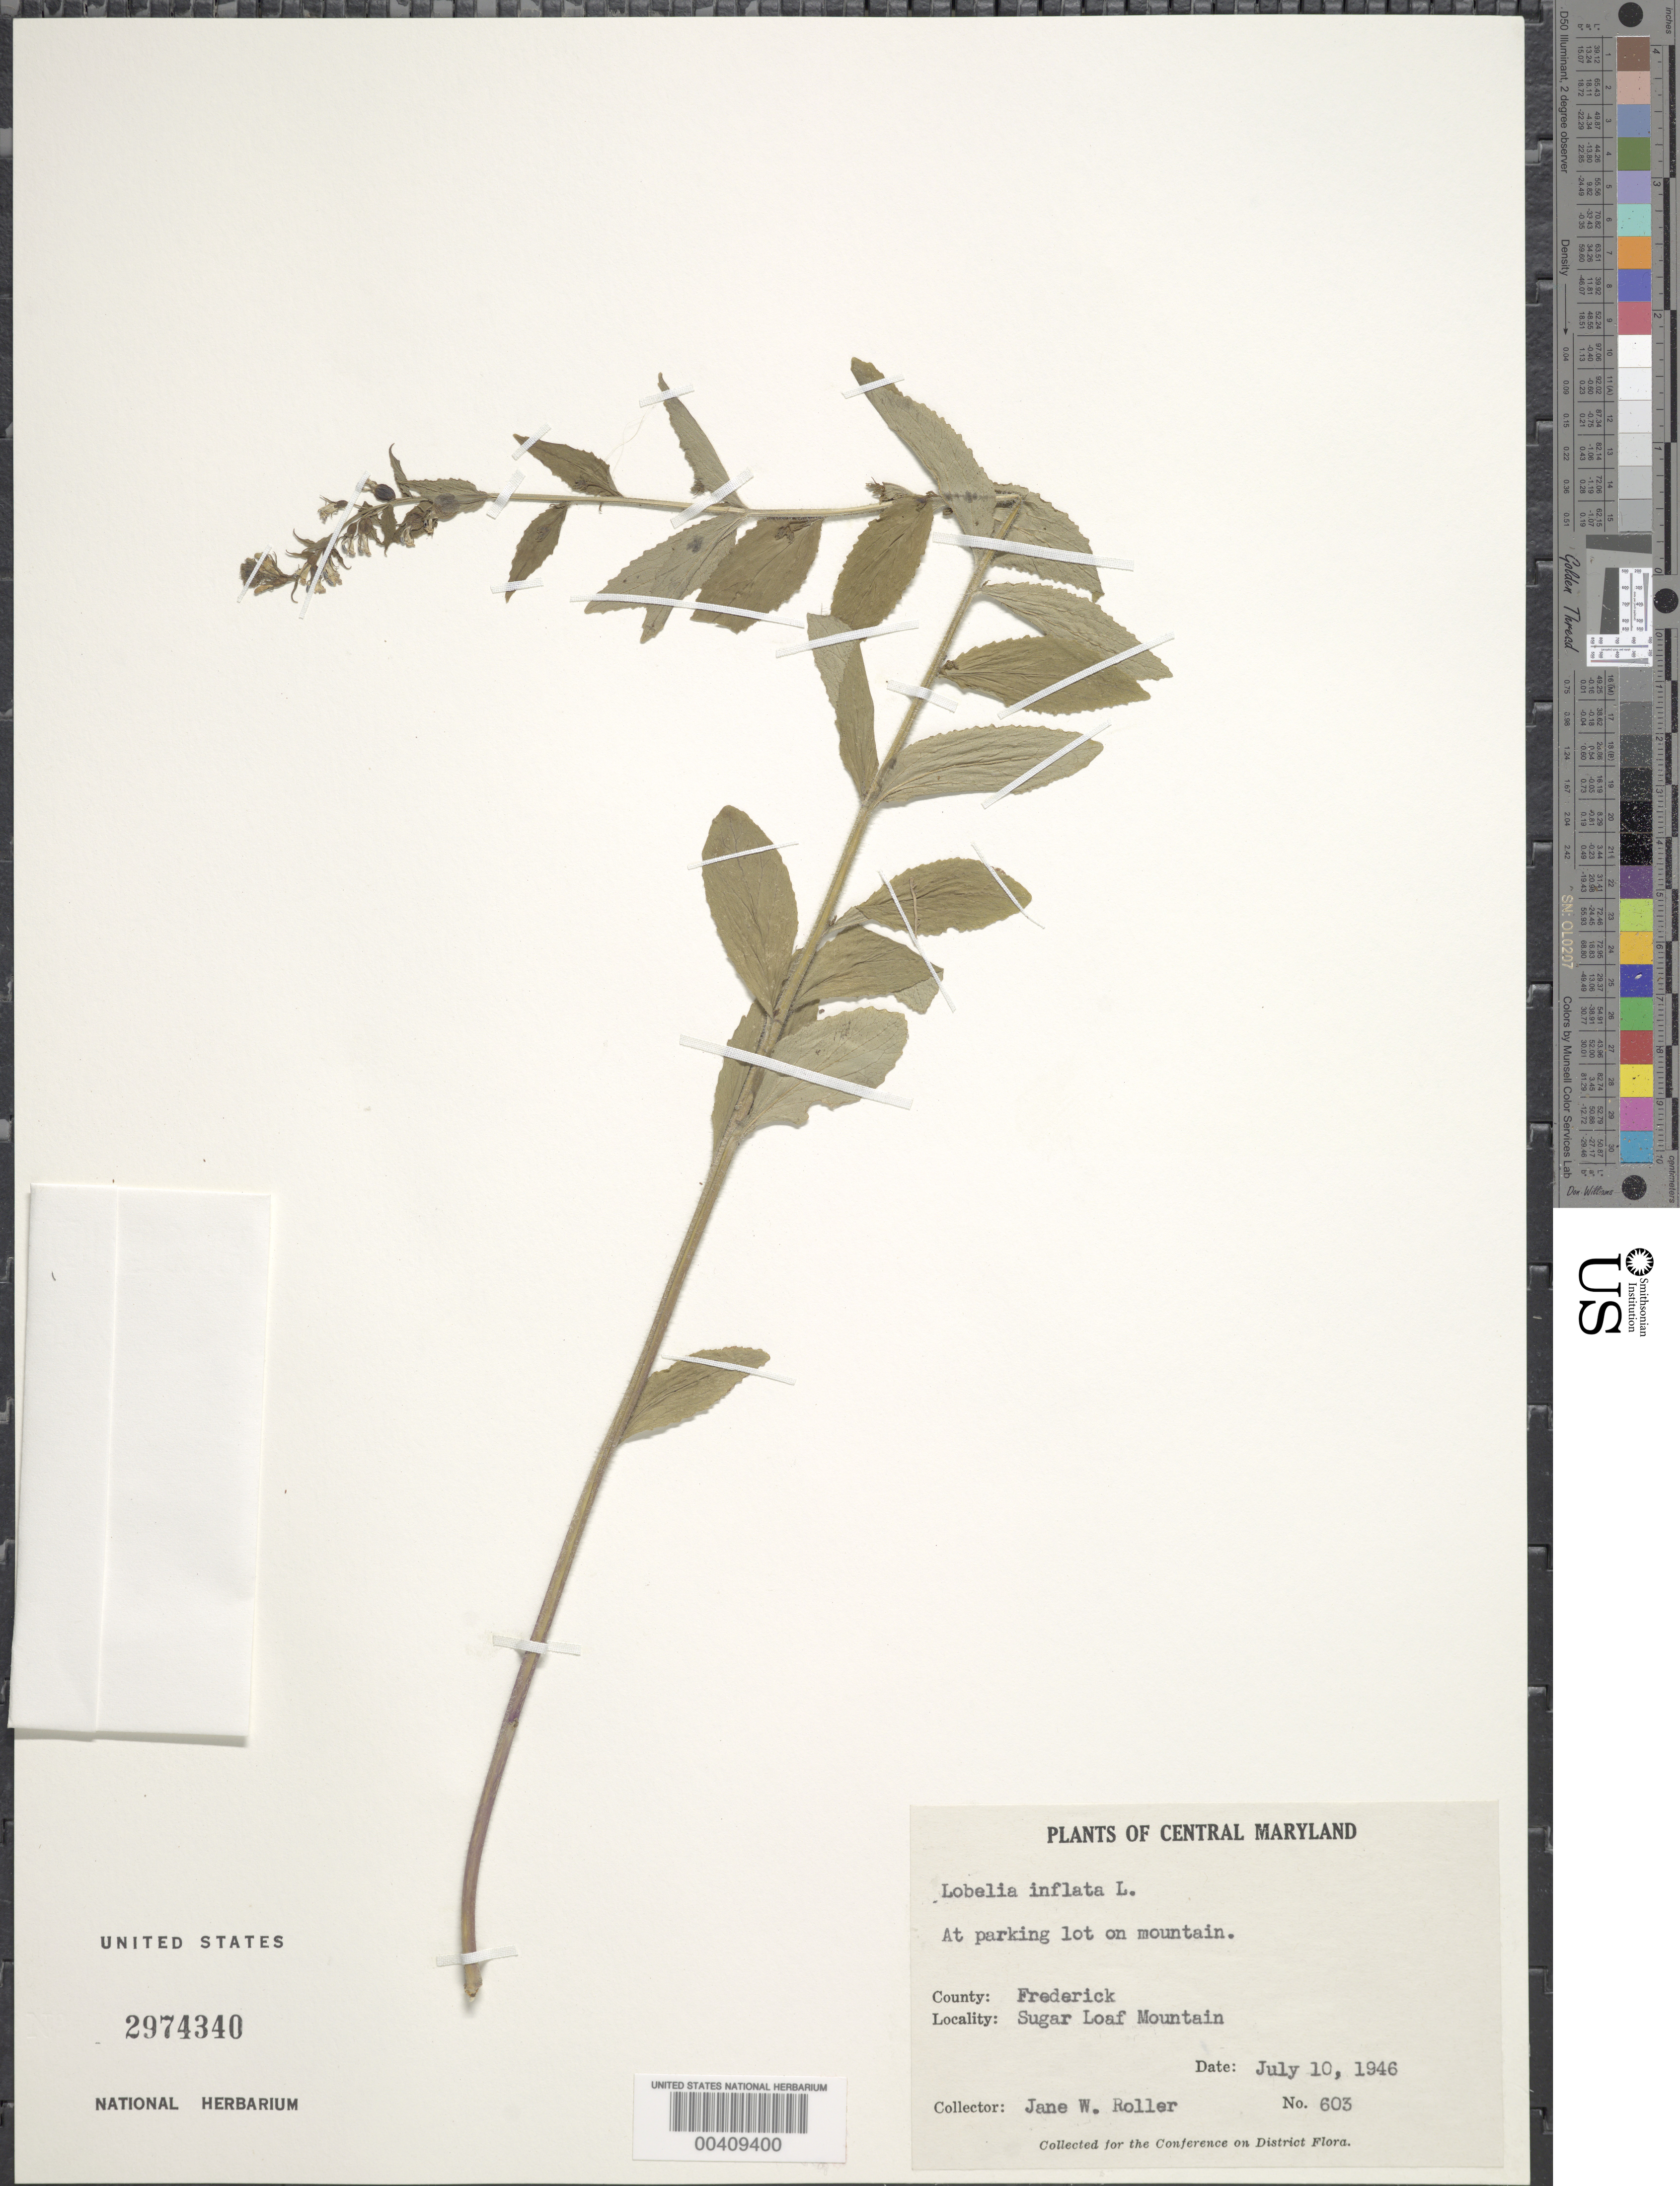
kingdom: Plantae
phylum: Tracheophyta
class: Magnoliopsida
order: Asterales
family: Campanulaceae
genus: Lobelia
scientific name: Lobelia inflata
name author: L.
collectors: J. W. Roller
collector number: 603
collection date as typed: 10 Jul 1946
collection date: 1946-07-10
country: United States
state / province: Maryland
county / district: Frederick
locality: Sugar Loaf Mt.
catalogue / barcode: US 2974340